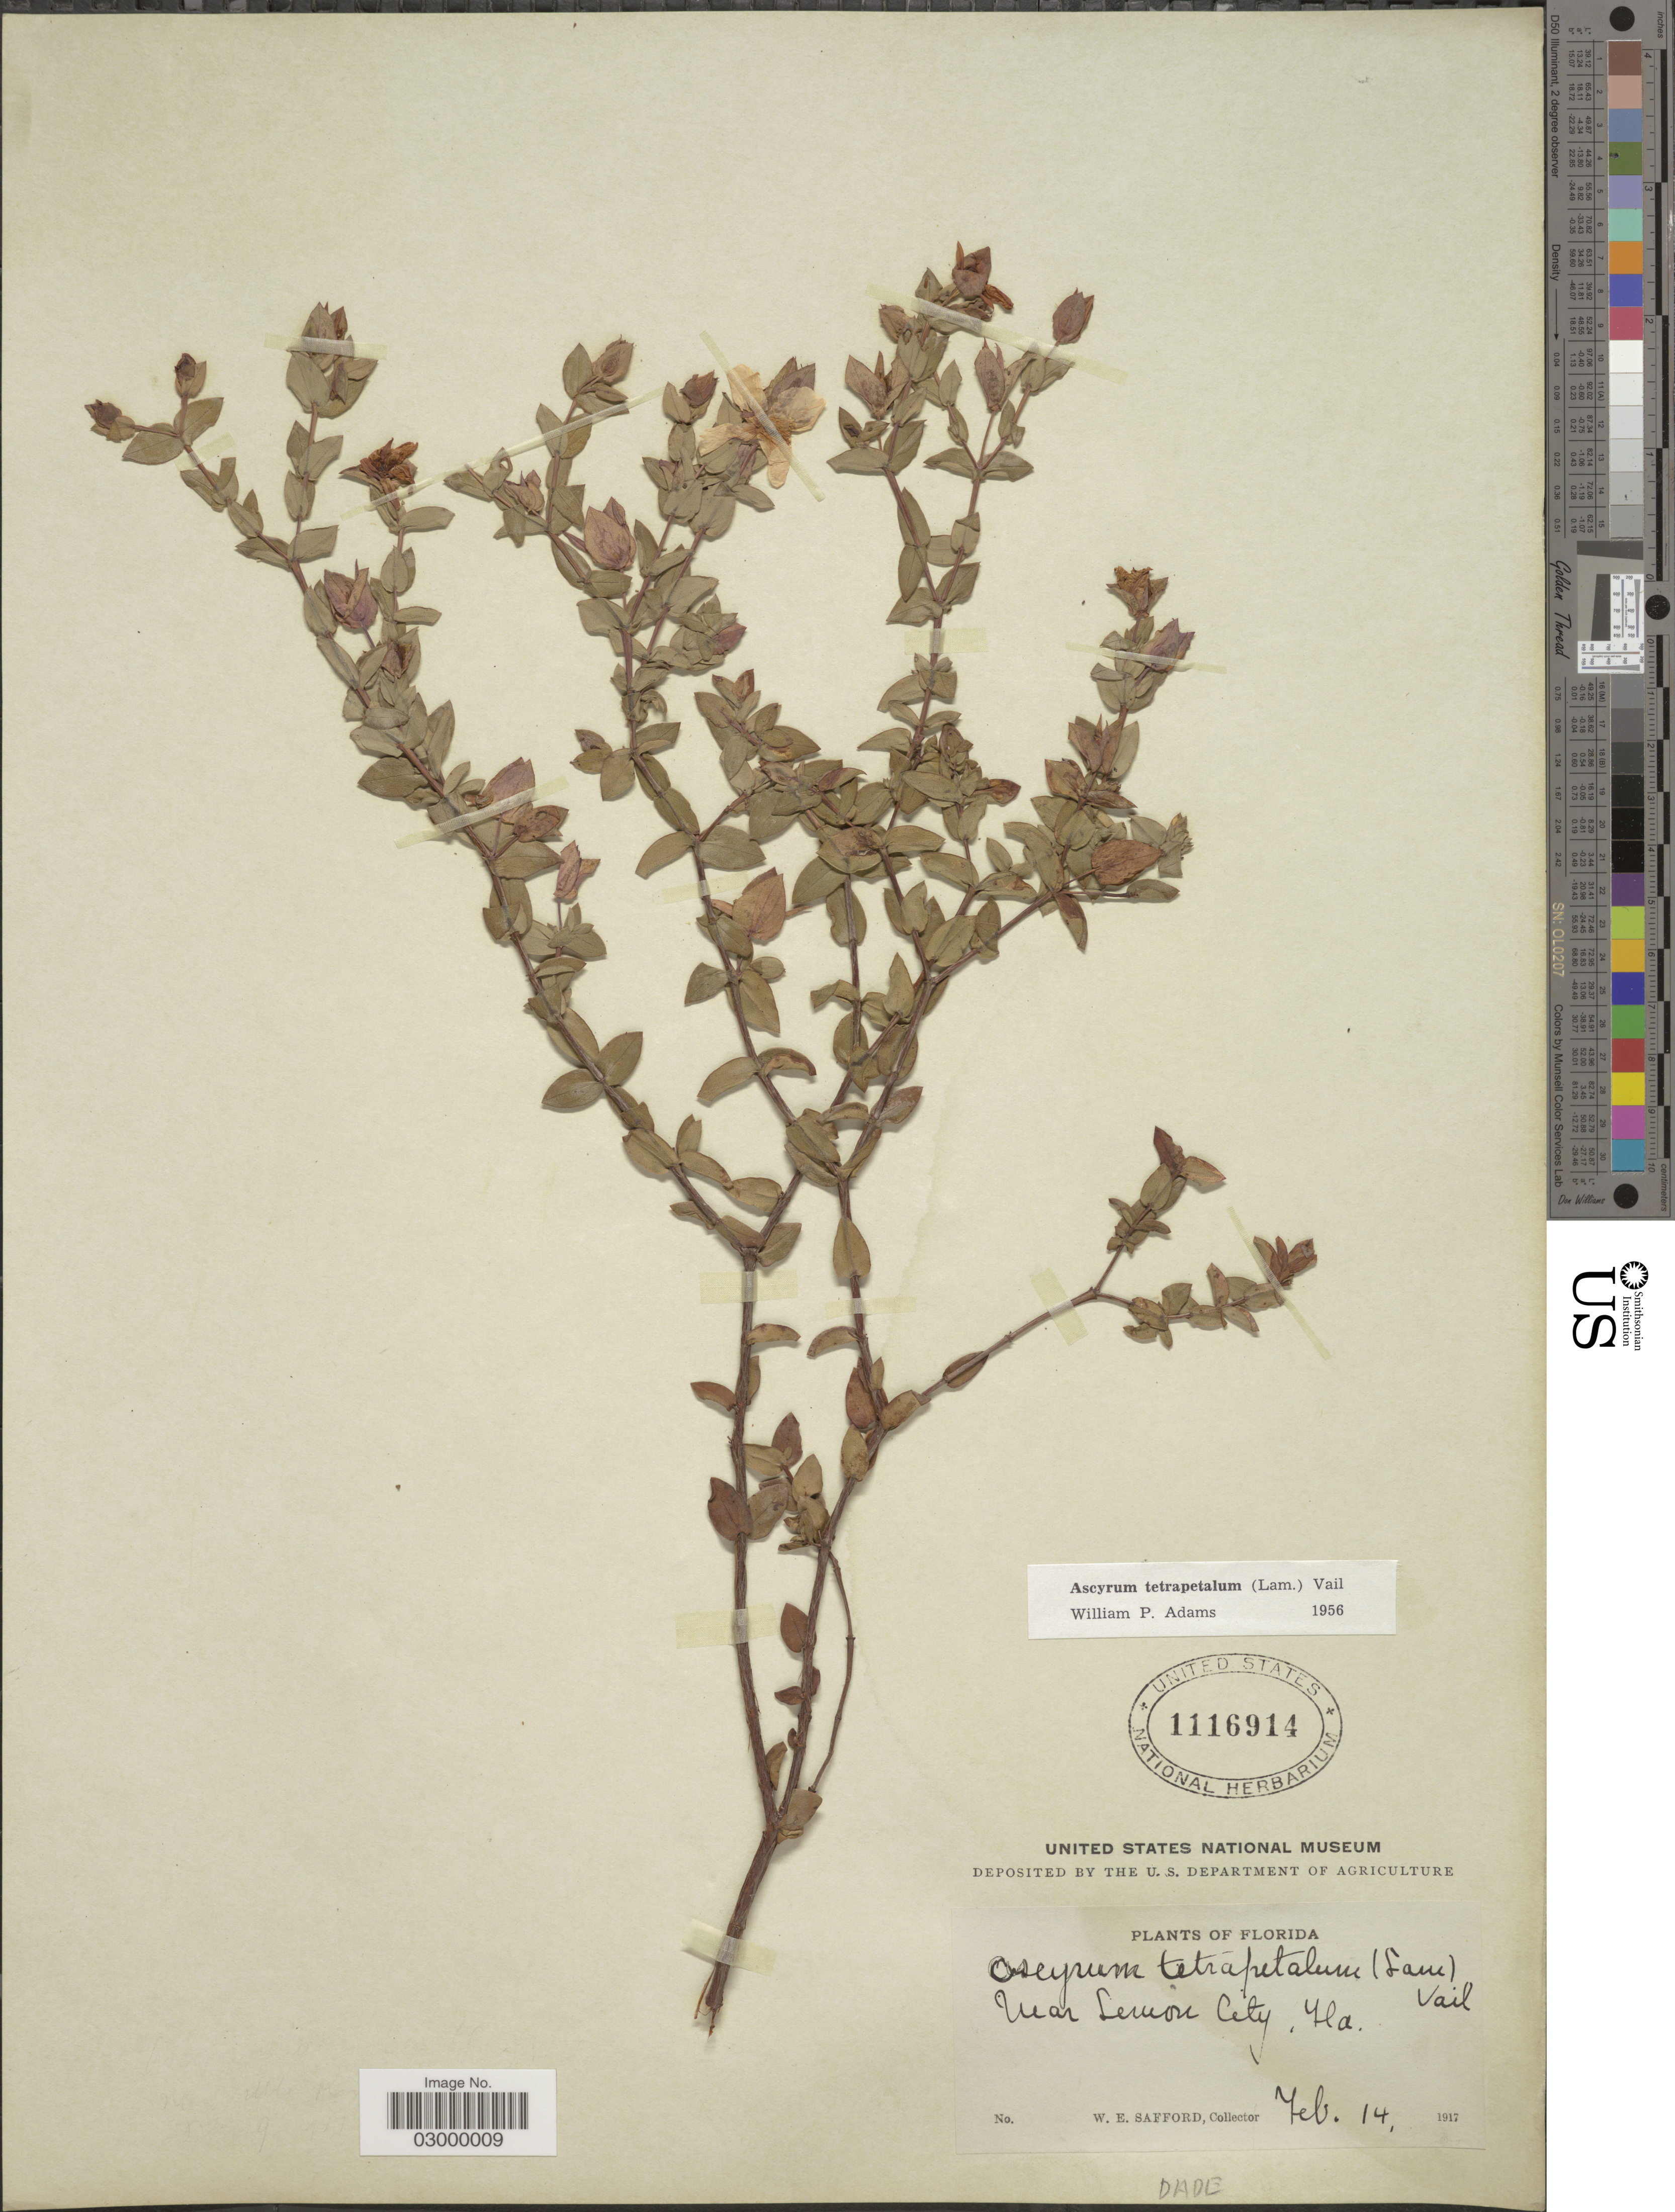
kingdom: Plantae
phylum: Tracheophyta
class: Magnoliopsida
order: Malpighiales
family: Hypericaceae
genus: Hypericum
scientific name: Hypericum tetrapetalum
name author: Lam.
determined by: Strong, Mark T., (BOT), Smithsonian Institution - National Museum of Natural History (UNITED STATES)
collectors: W. E. Safford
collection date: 1917-02-14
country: United States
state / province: Florida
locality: Near Lemon City, Fla. Dade.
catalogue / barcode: US 1116914